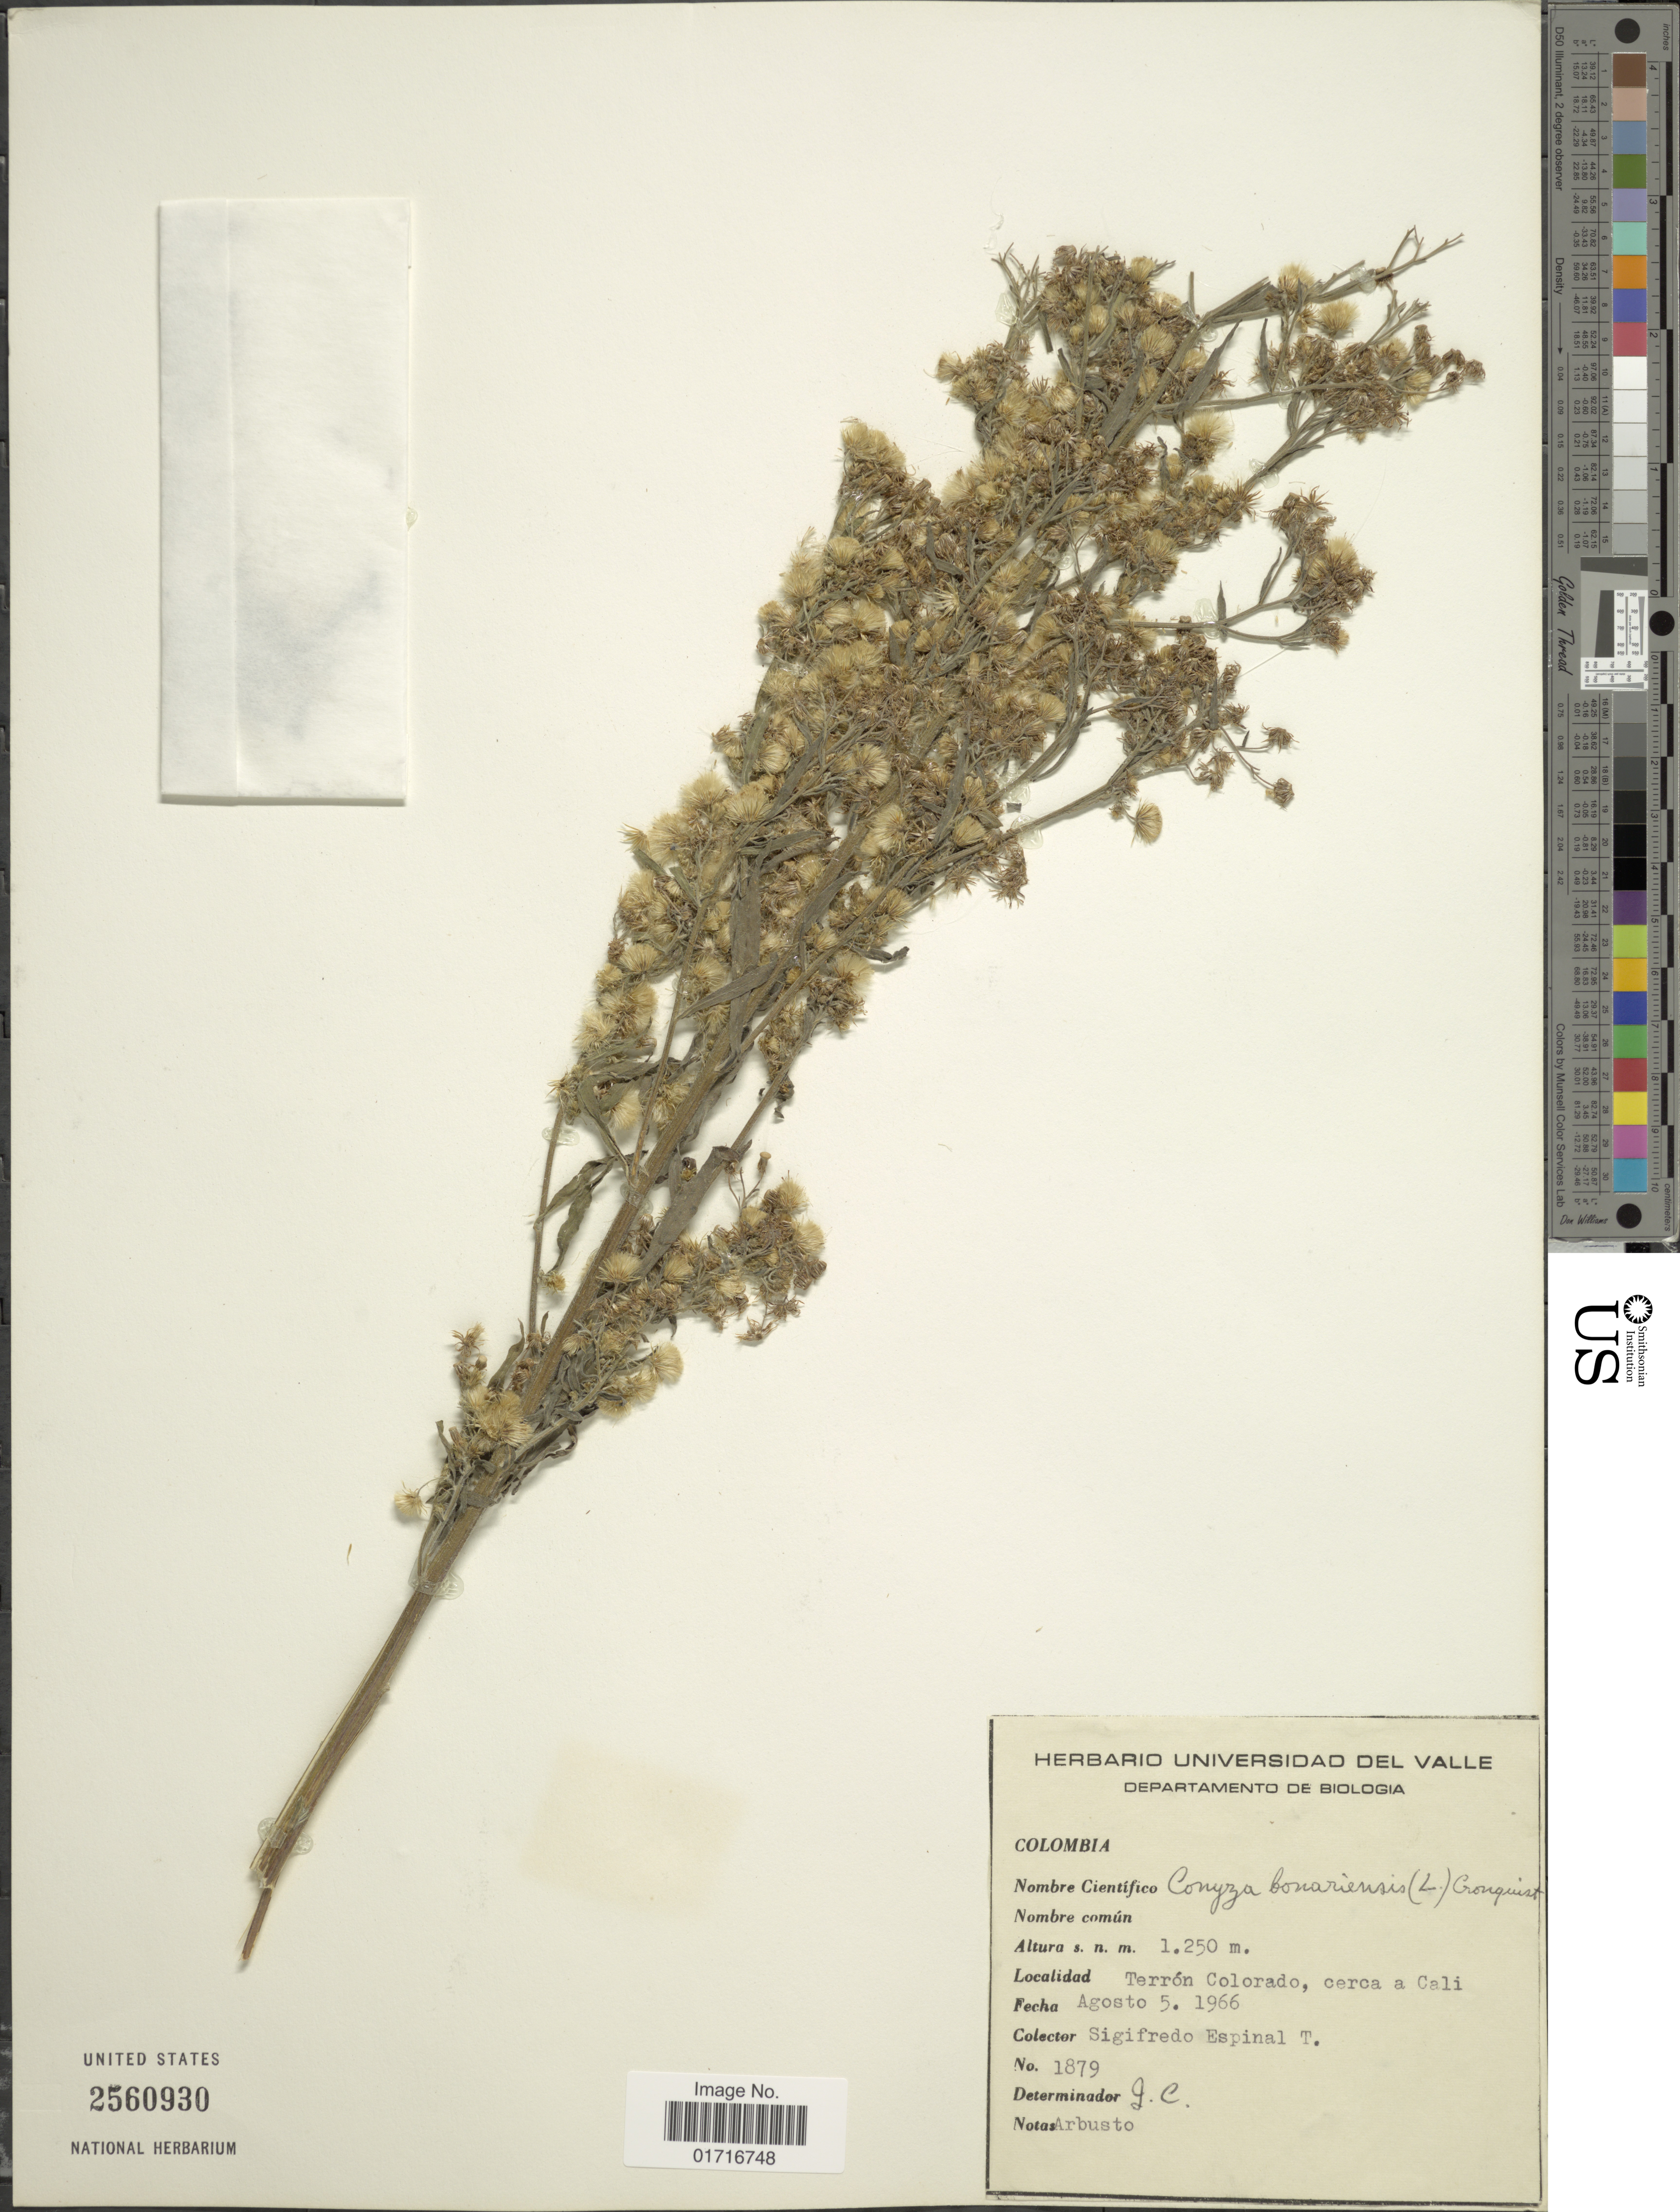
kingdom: Plantae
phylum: Tracheophyta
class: Magnoliopsida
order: Asterales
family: Asteraceae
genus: Conyza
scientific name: Conyza bonariensis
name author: (L.) Cronq.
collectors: S. Espinal T.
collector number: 1879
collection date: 1966-08-05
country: Colombia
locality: Terron Colorado, cerca a Cali.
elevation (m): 1250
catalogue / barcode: US 2560930